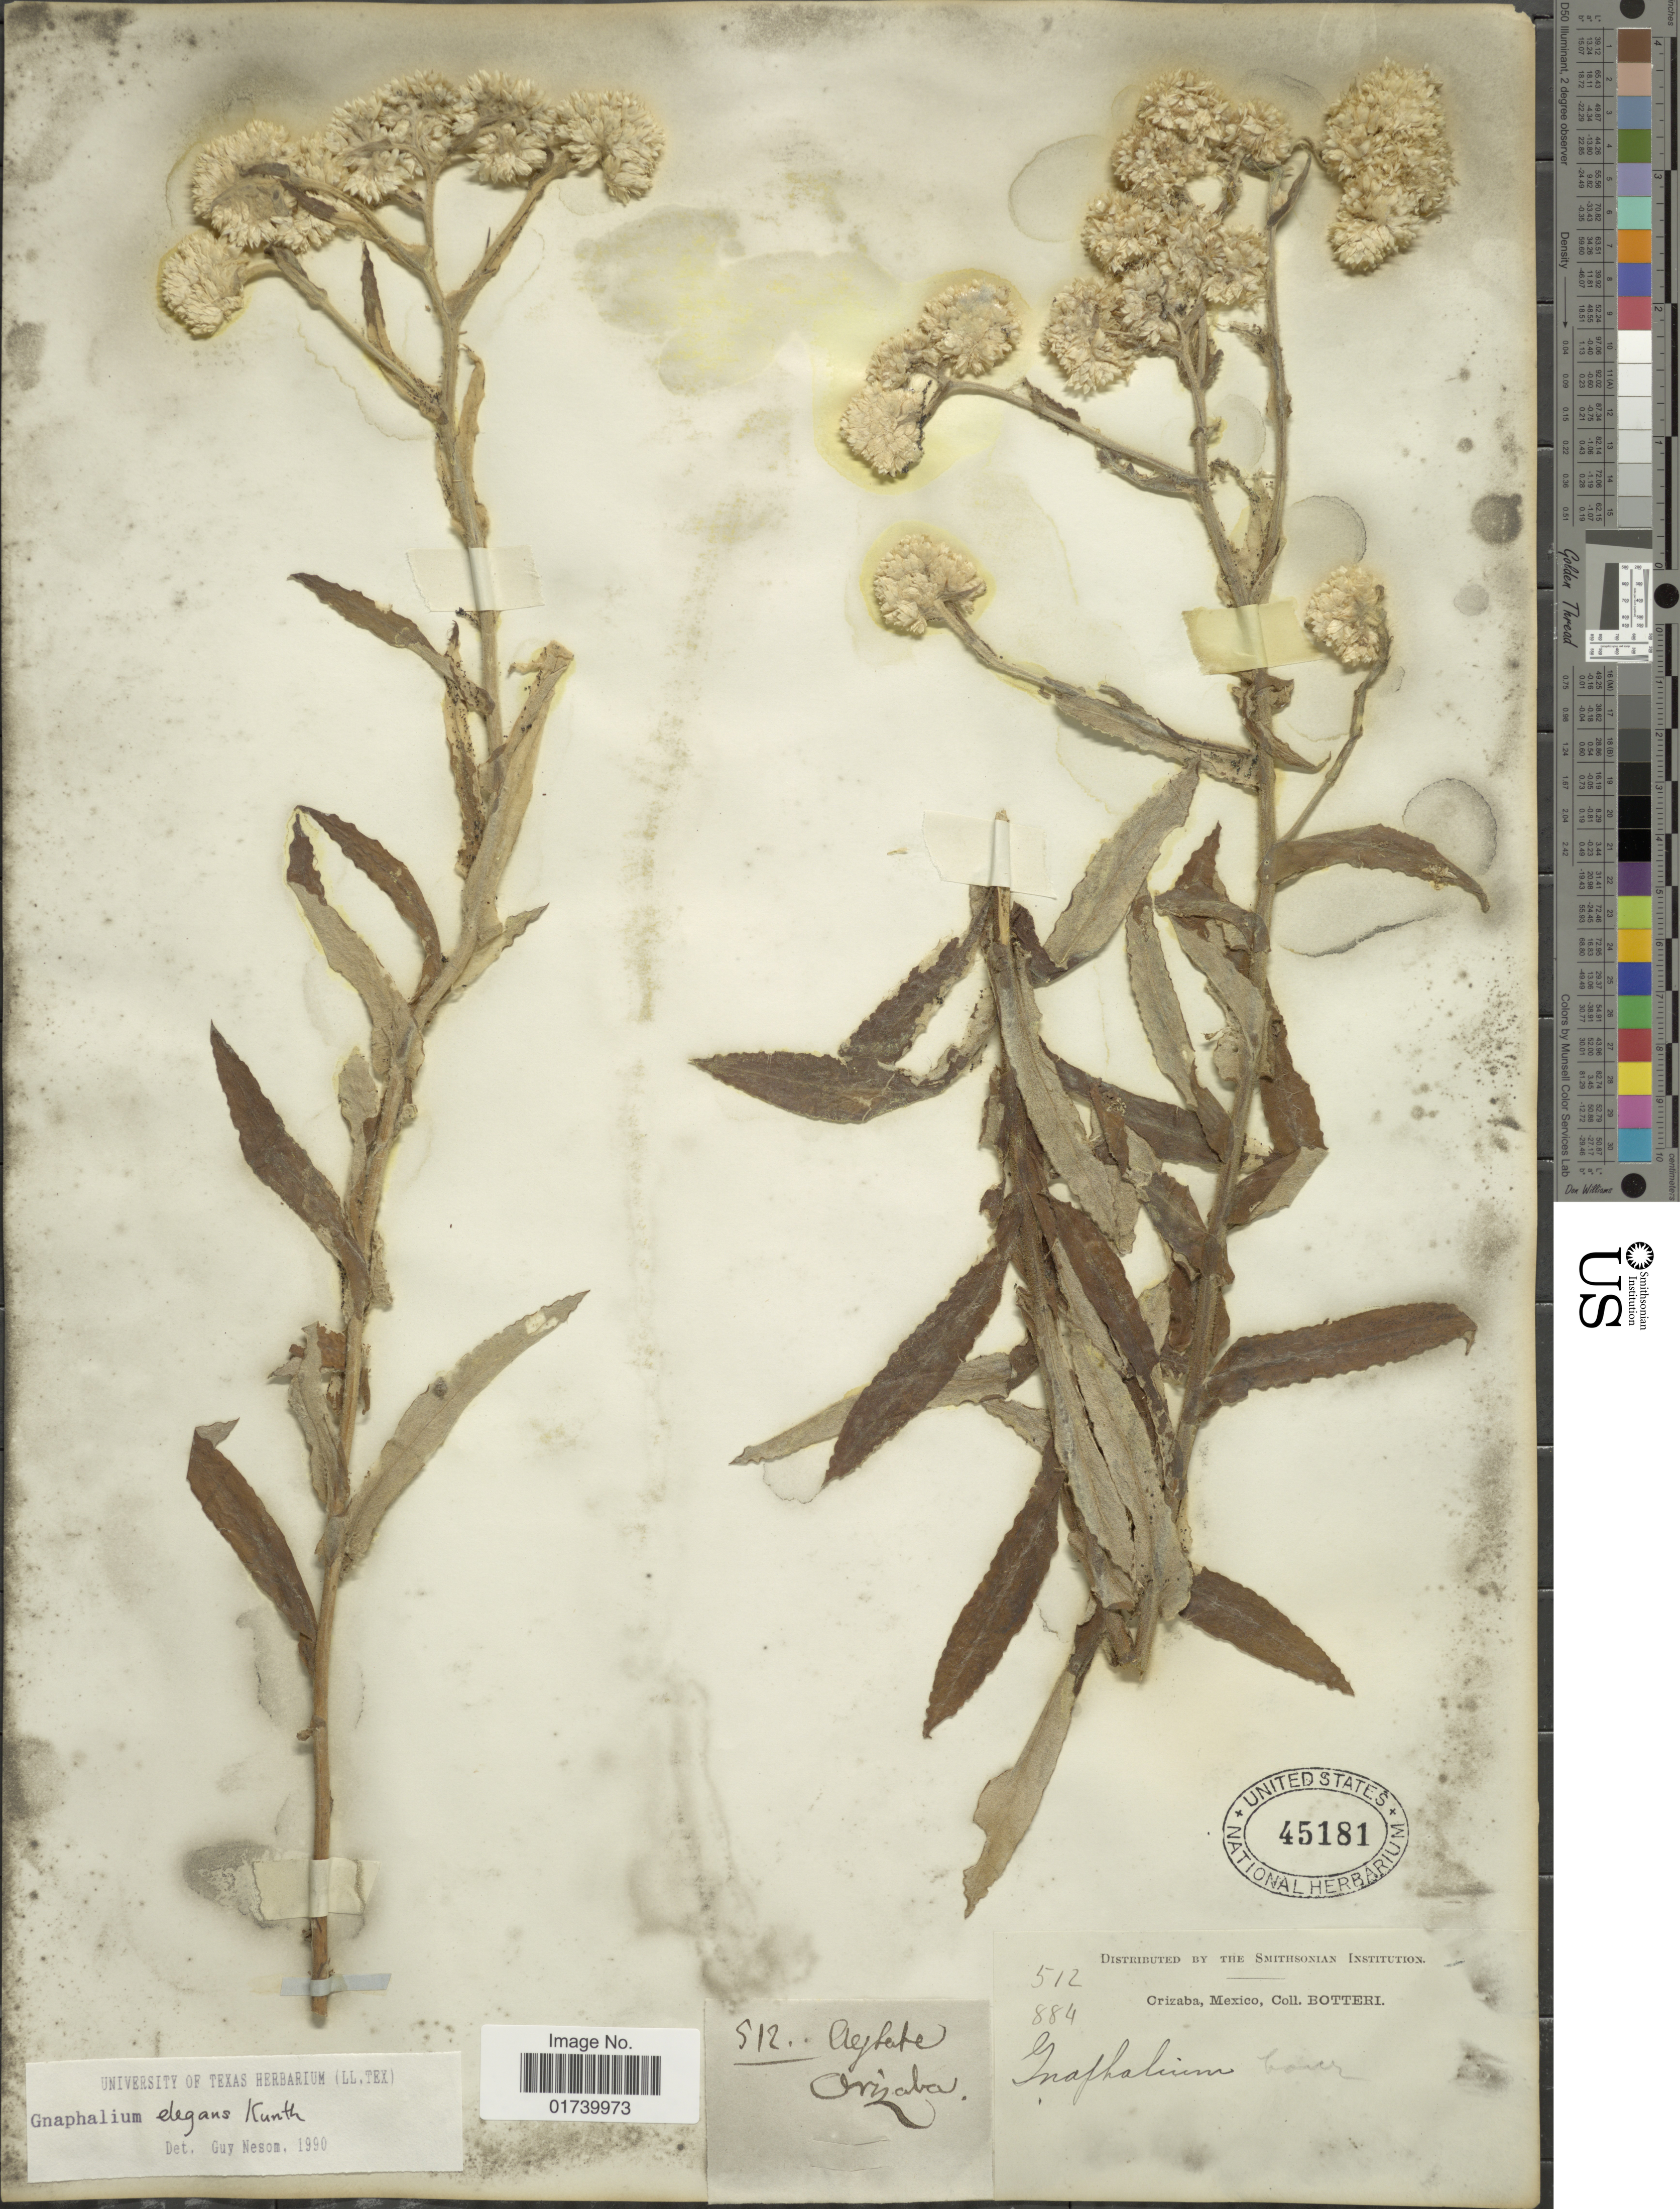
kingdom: Plantae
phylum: Tracheophyta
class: Magnoliopsida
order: Asterales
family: Asteraceae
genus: Pseudognaphalium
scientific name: Pseudognaphalium elegans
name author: (Kunth) Kartesz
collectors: -. Botteri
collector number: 512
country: Mexico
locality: Orizaba.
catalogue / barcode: US 45181